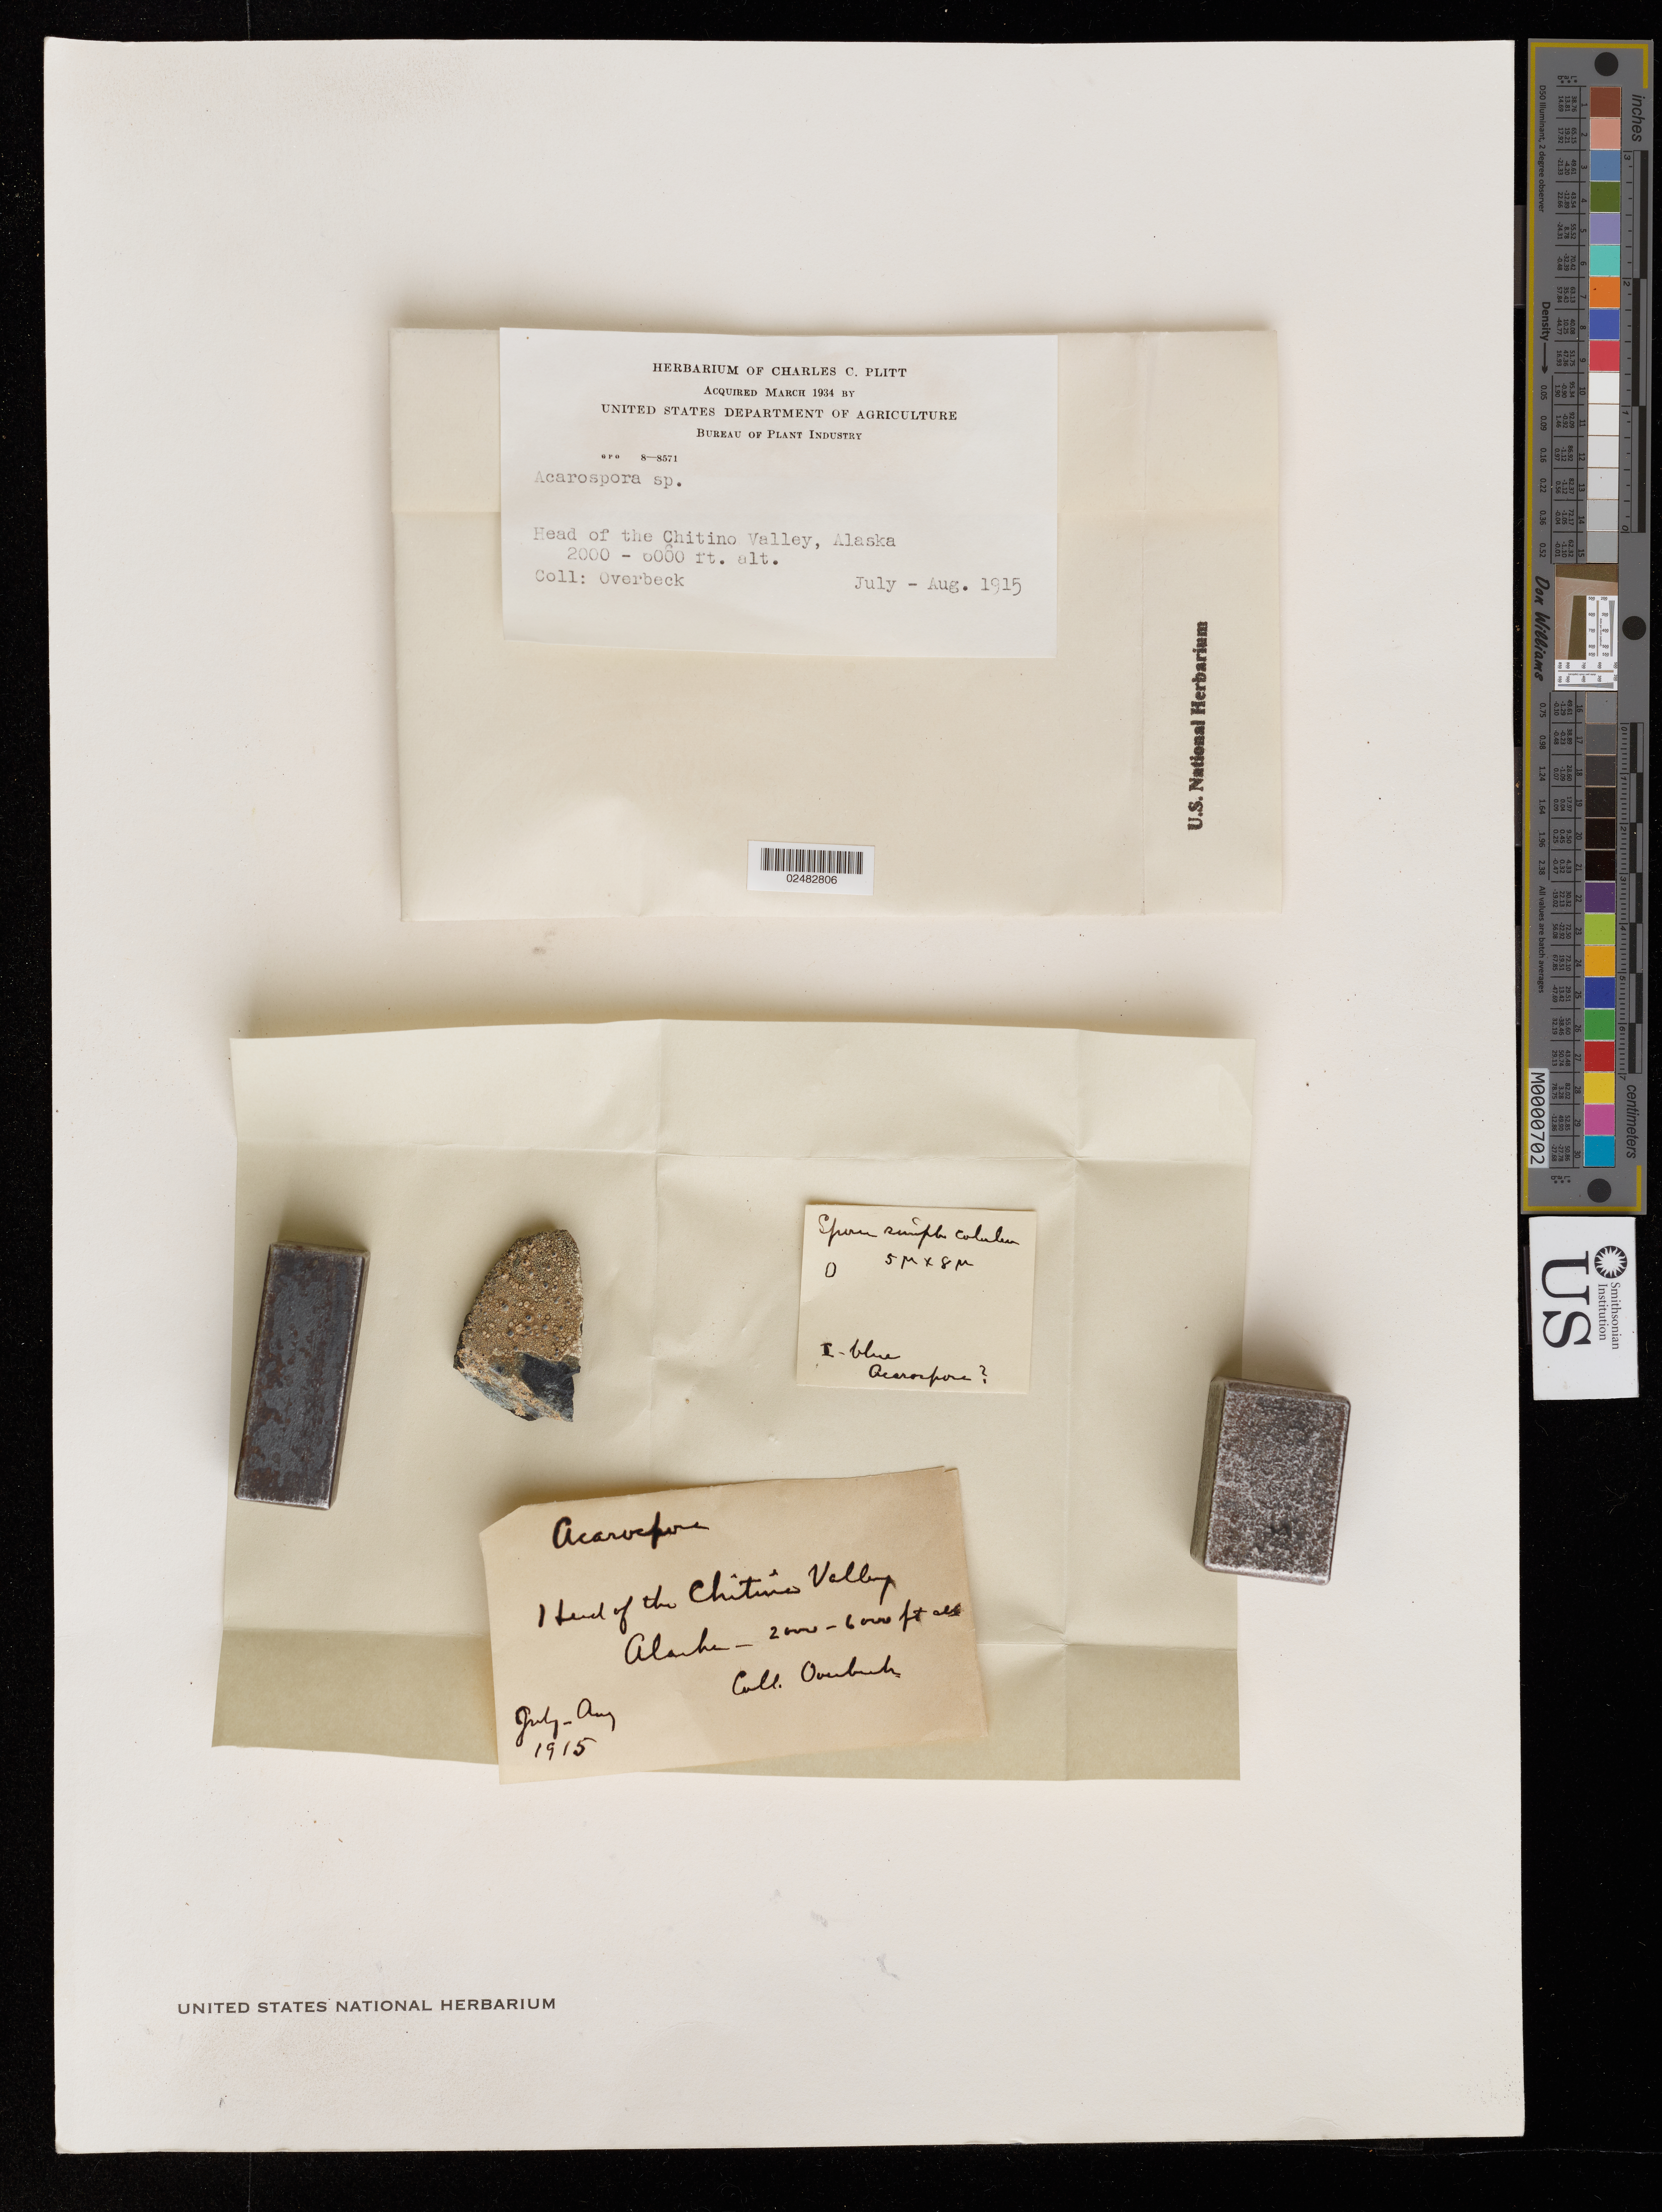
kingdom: Fungi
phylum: Ascomycota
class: Lecanoromycetes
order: Acarosporales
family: Acarosporaceae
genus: Acarospora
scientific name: Acarospora sp.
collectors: -. Overbeck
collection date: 1915-07/1915-08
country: United States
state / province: Alaska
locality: Head of the Chitina Valley.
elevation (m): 610